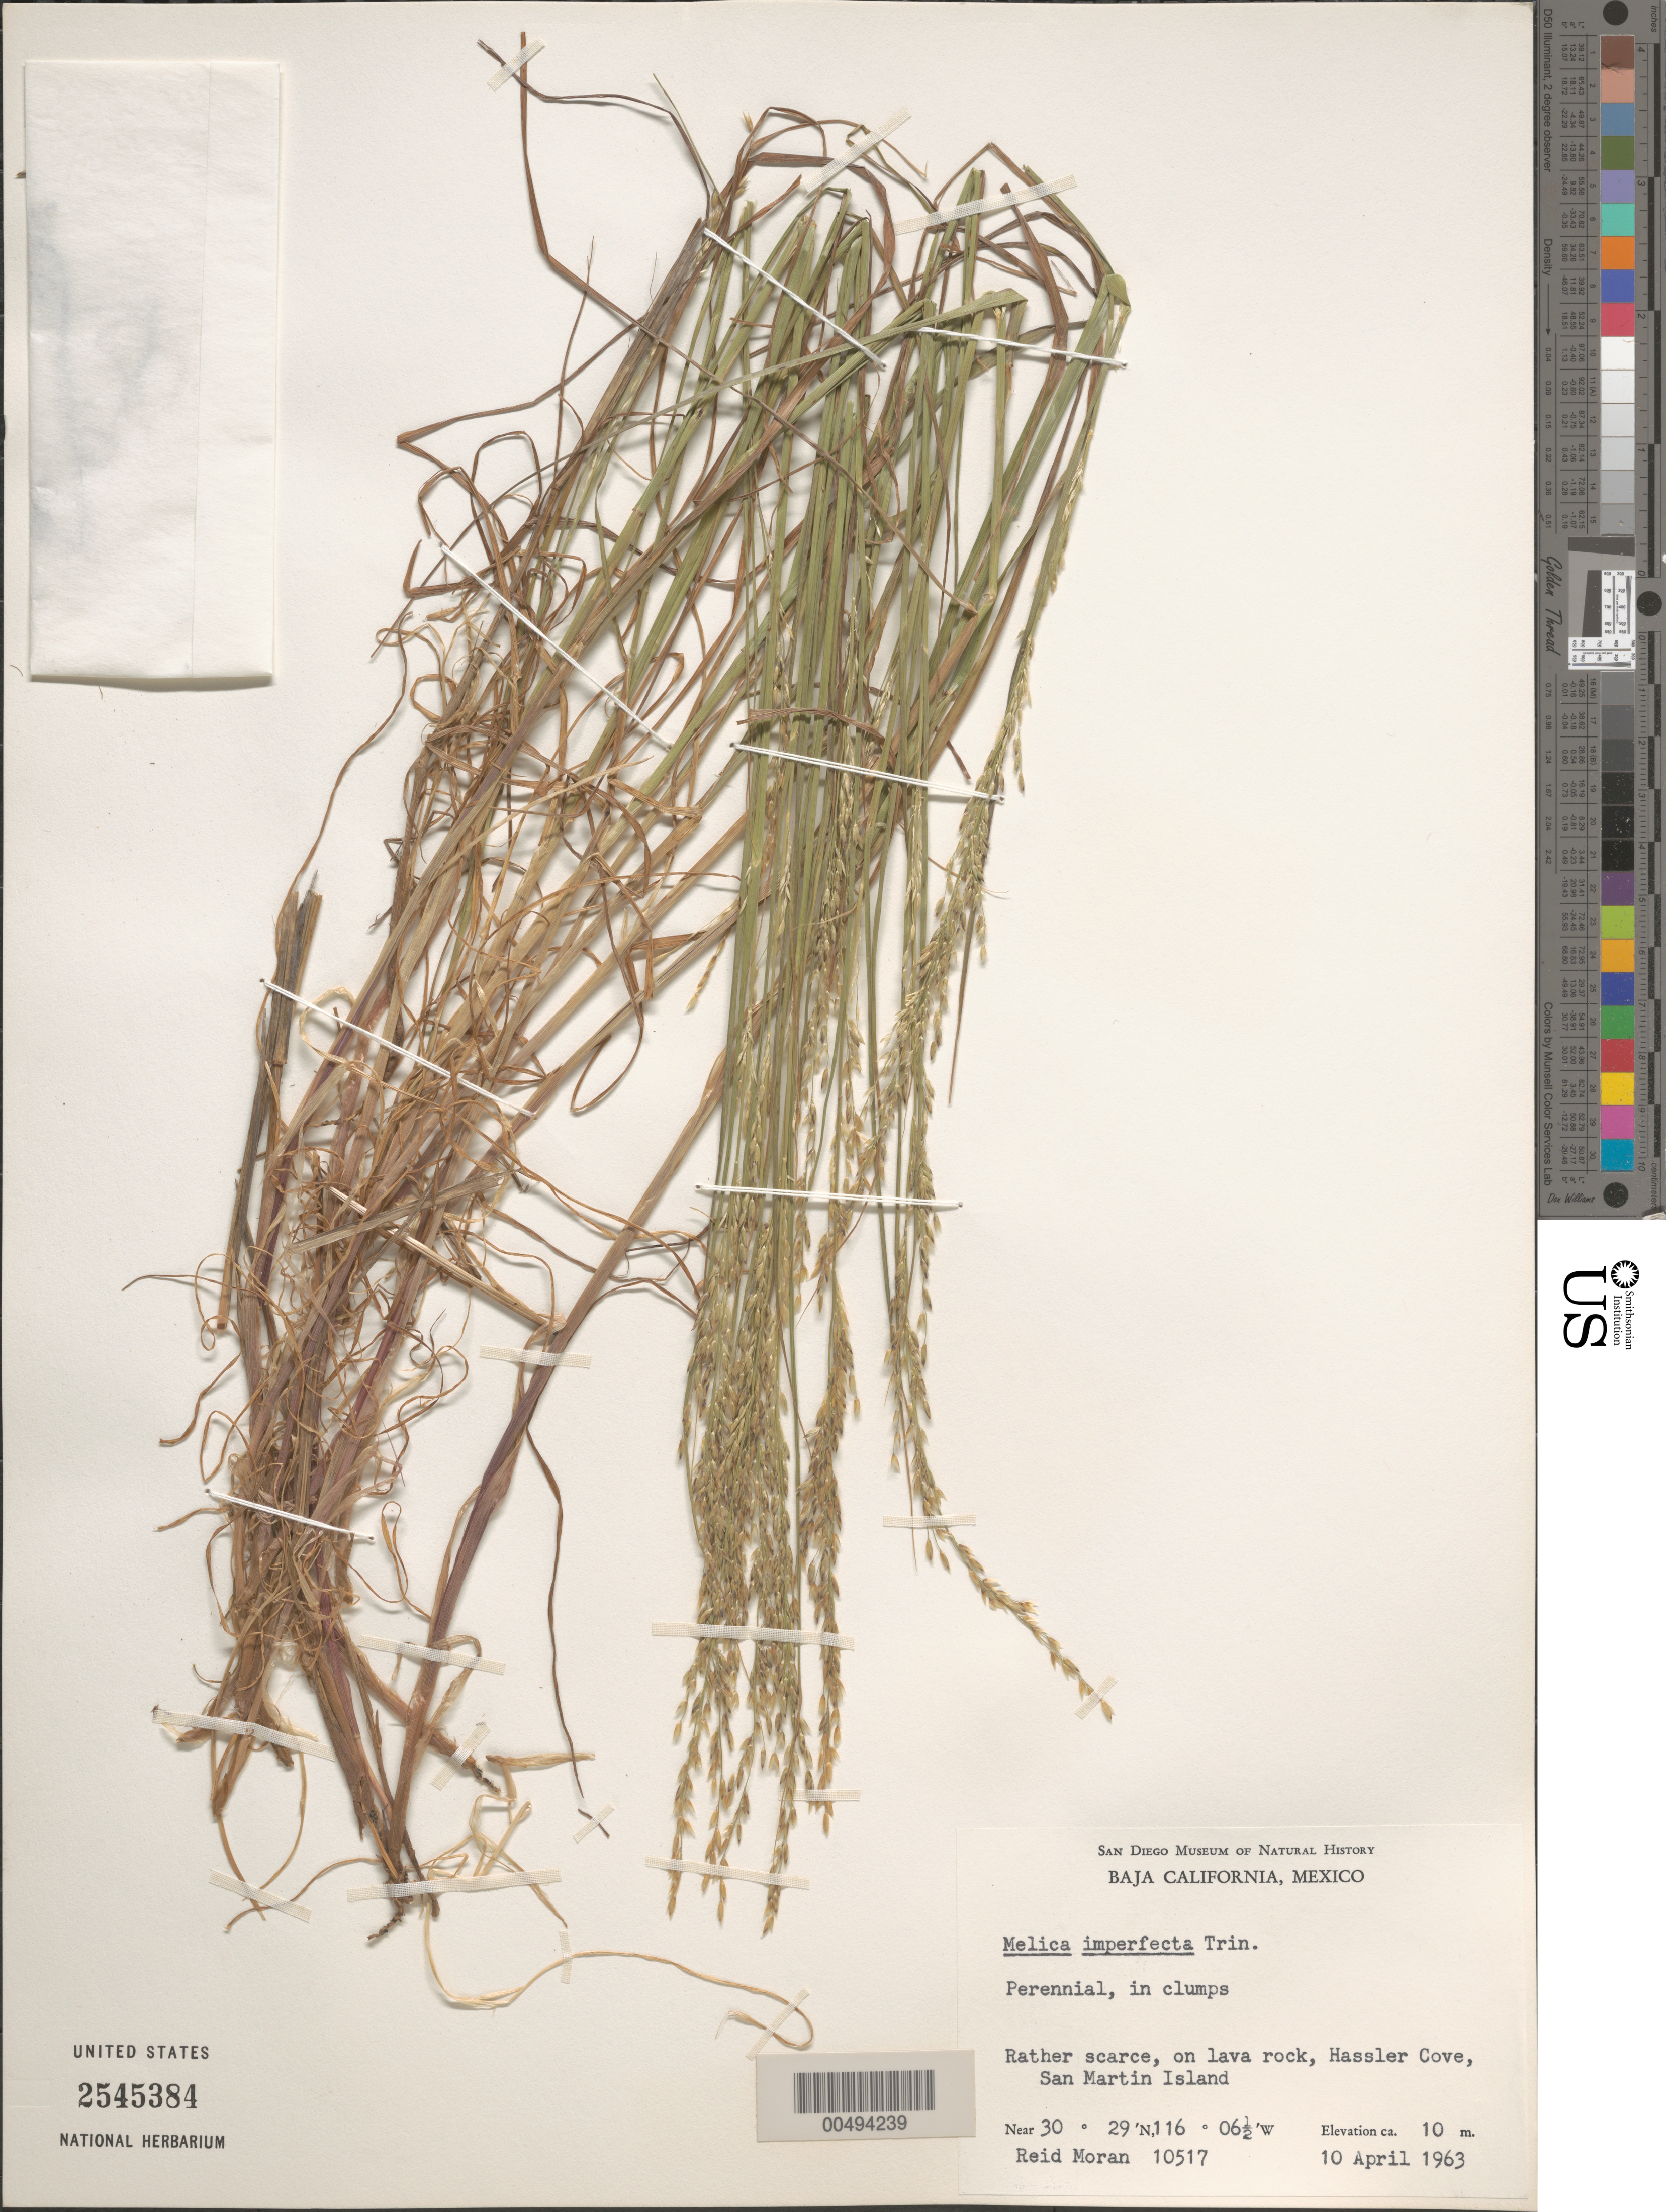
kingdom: Plantae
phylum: Tracheophyta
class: Liliopsida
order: Poales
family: Poaceae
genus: Melica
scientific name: Melica imperfecta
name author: Trin.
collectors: R. V. Moran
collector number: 10517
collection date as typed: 10 Apr 1963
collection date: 1963-04-10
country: Mexico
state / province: Baja California Norte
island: Isla San Martin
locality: Hassler Cove, San Martin Island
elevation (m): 10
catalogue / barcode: US 2545384